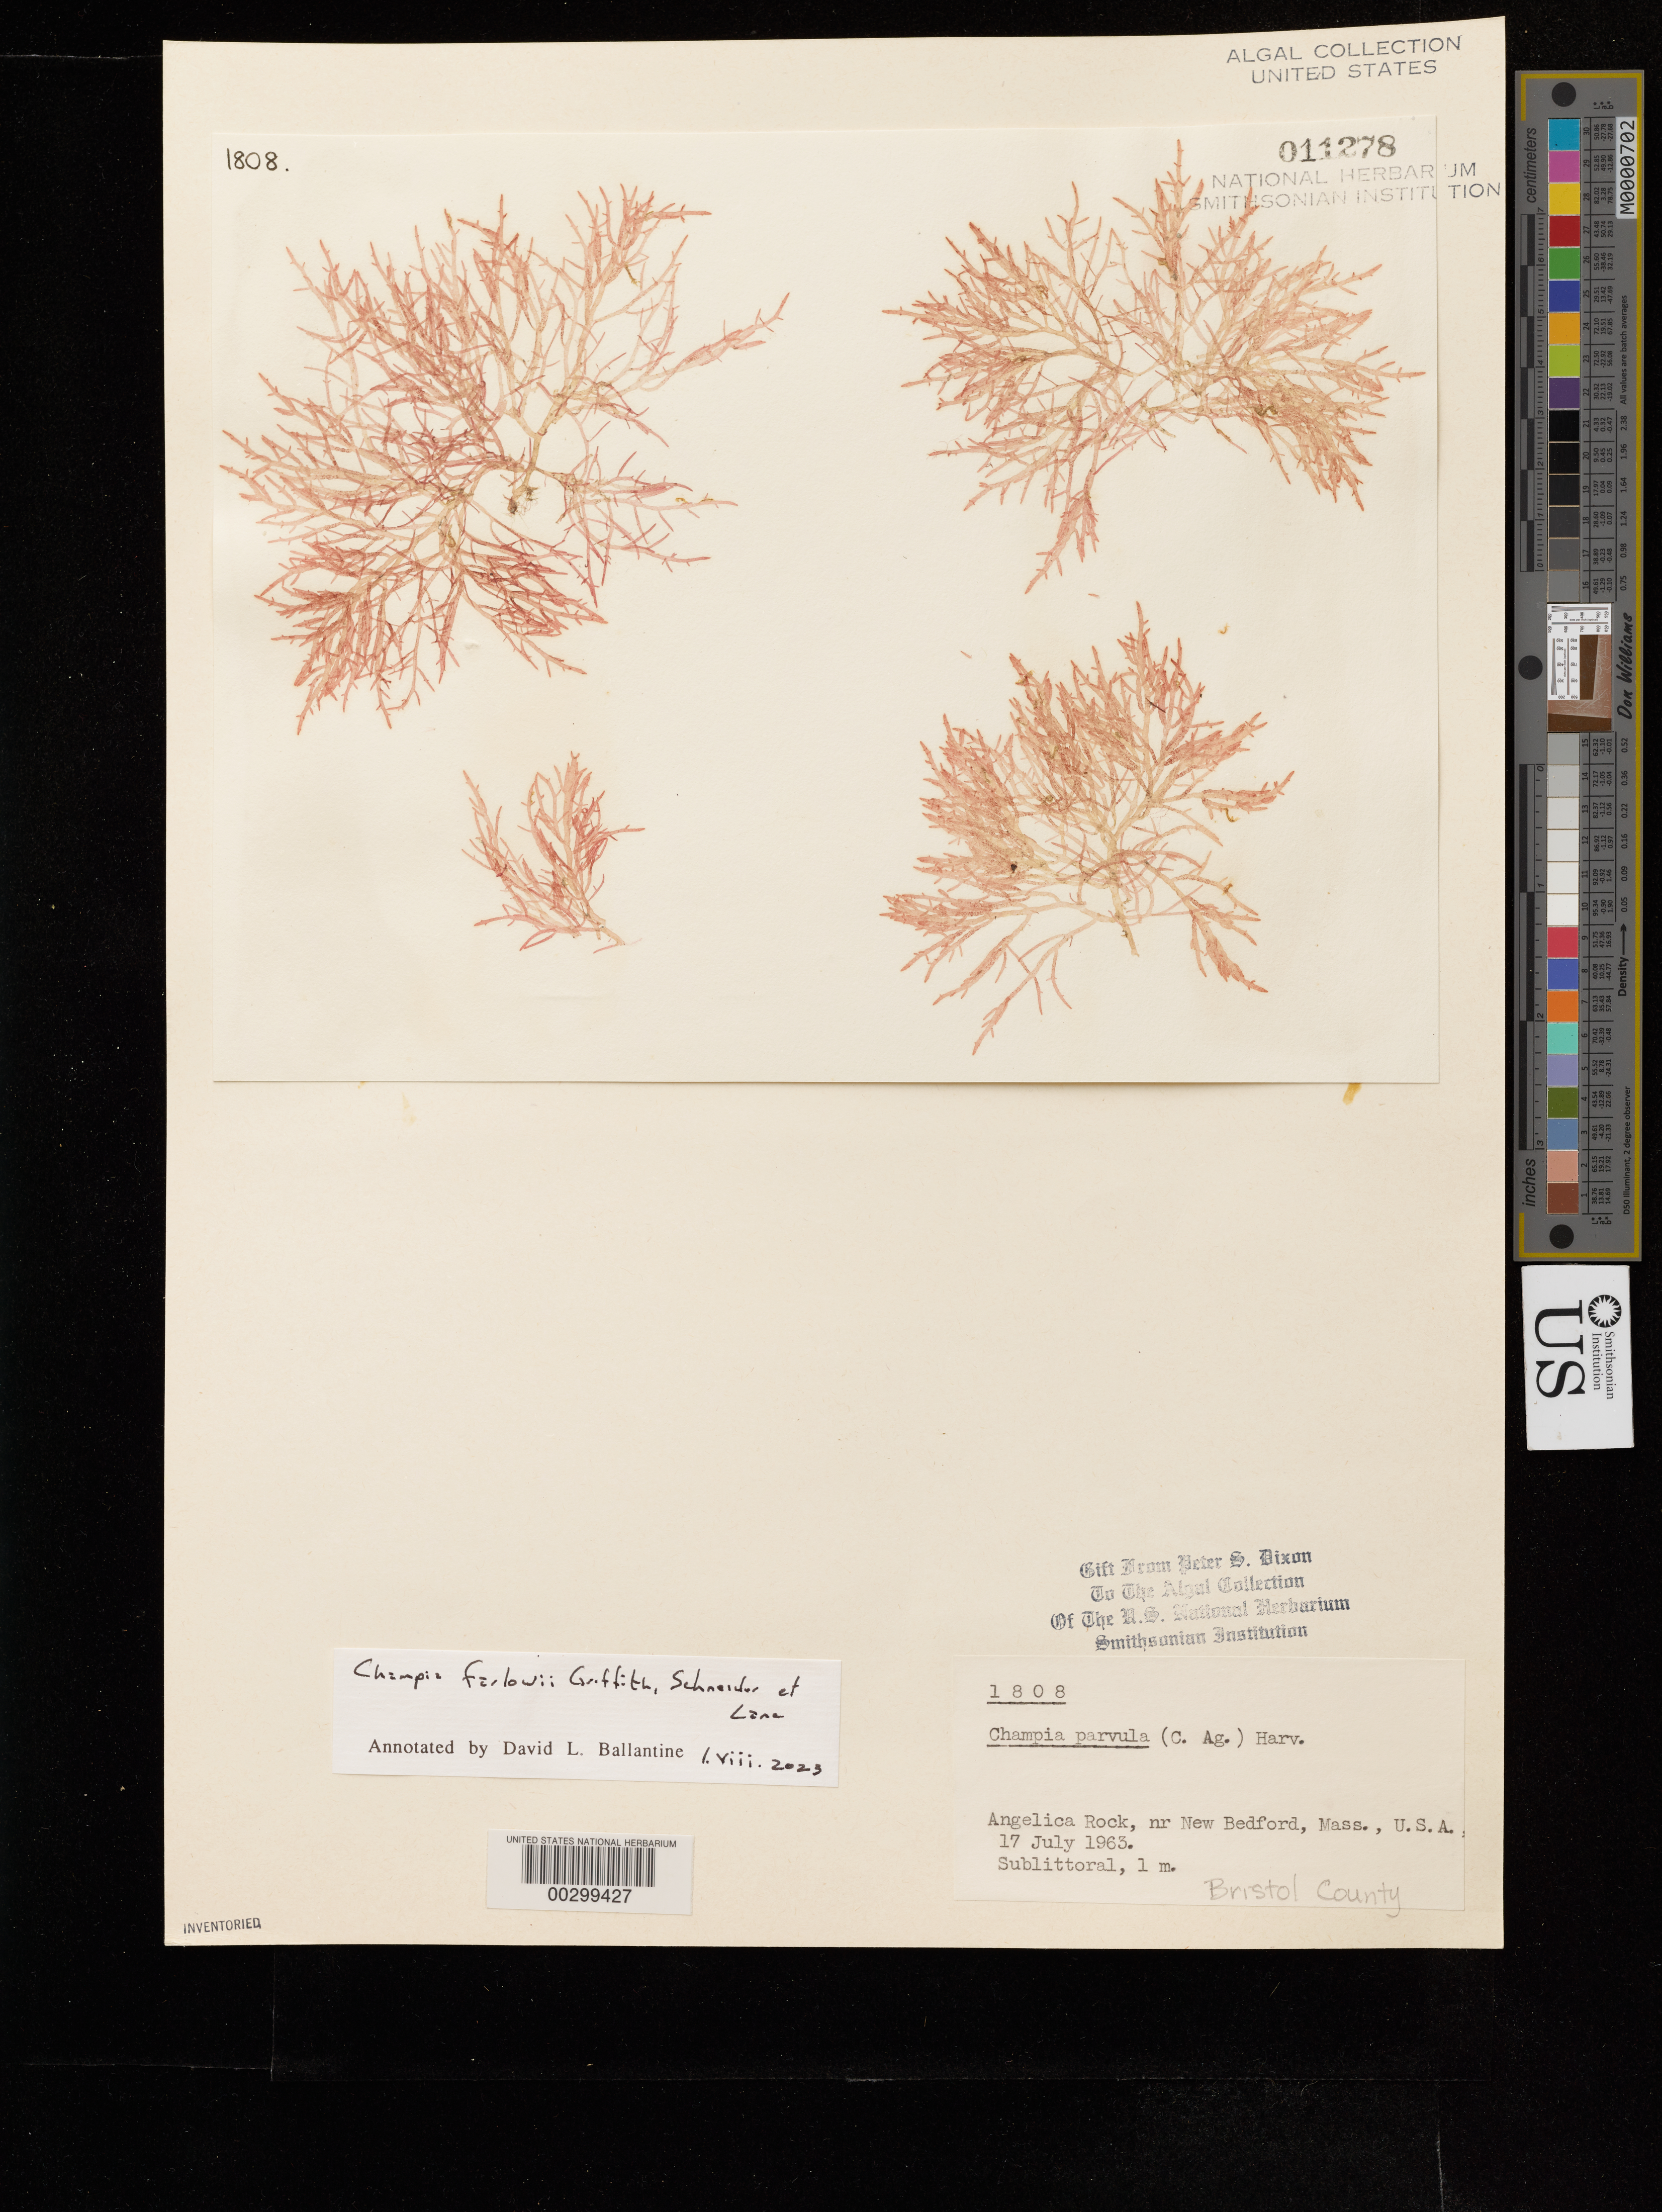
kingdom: Plantae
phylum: Rhodophyta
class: Florideophyceae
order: Rhodymeniales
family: Champiaceae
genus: Champia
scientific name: Champia farlowii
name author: M. K. Griffith et al.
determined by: Ballentine, D. L.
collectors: P. S. Dixon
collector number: PSD 1808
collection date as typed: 17 Jul 1963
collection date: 1963-07-17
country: United States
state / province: Massachusetts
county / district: Bristol County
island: Angelica Rock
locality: Near New Bedford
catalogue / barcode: US 11278